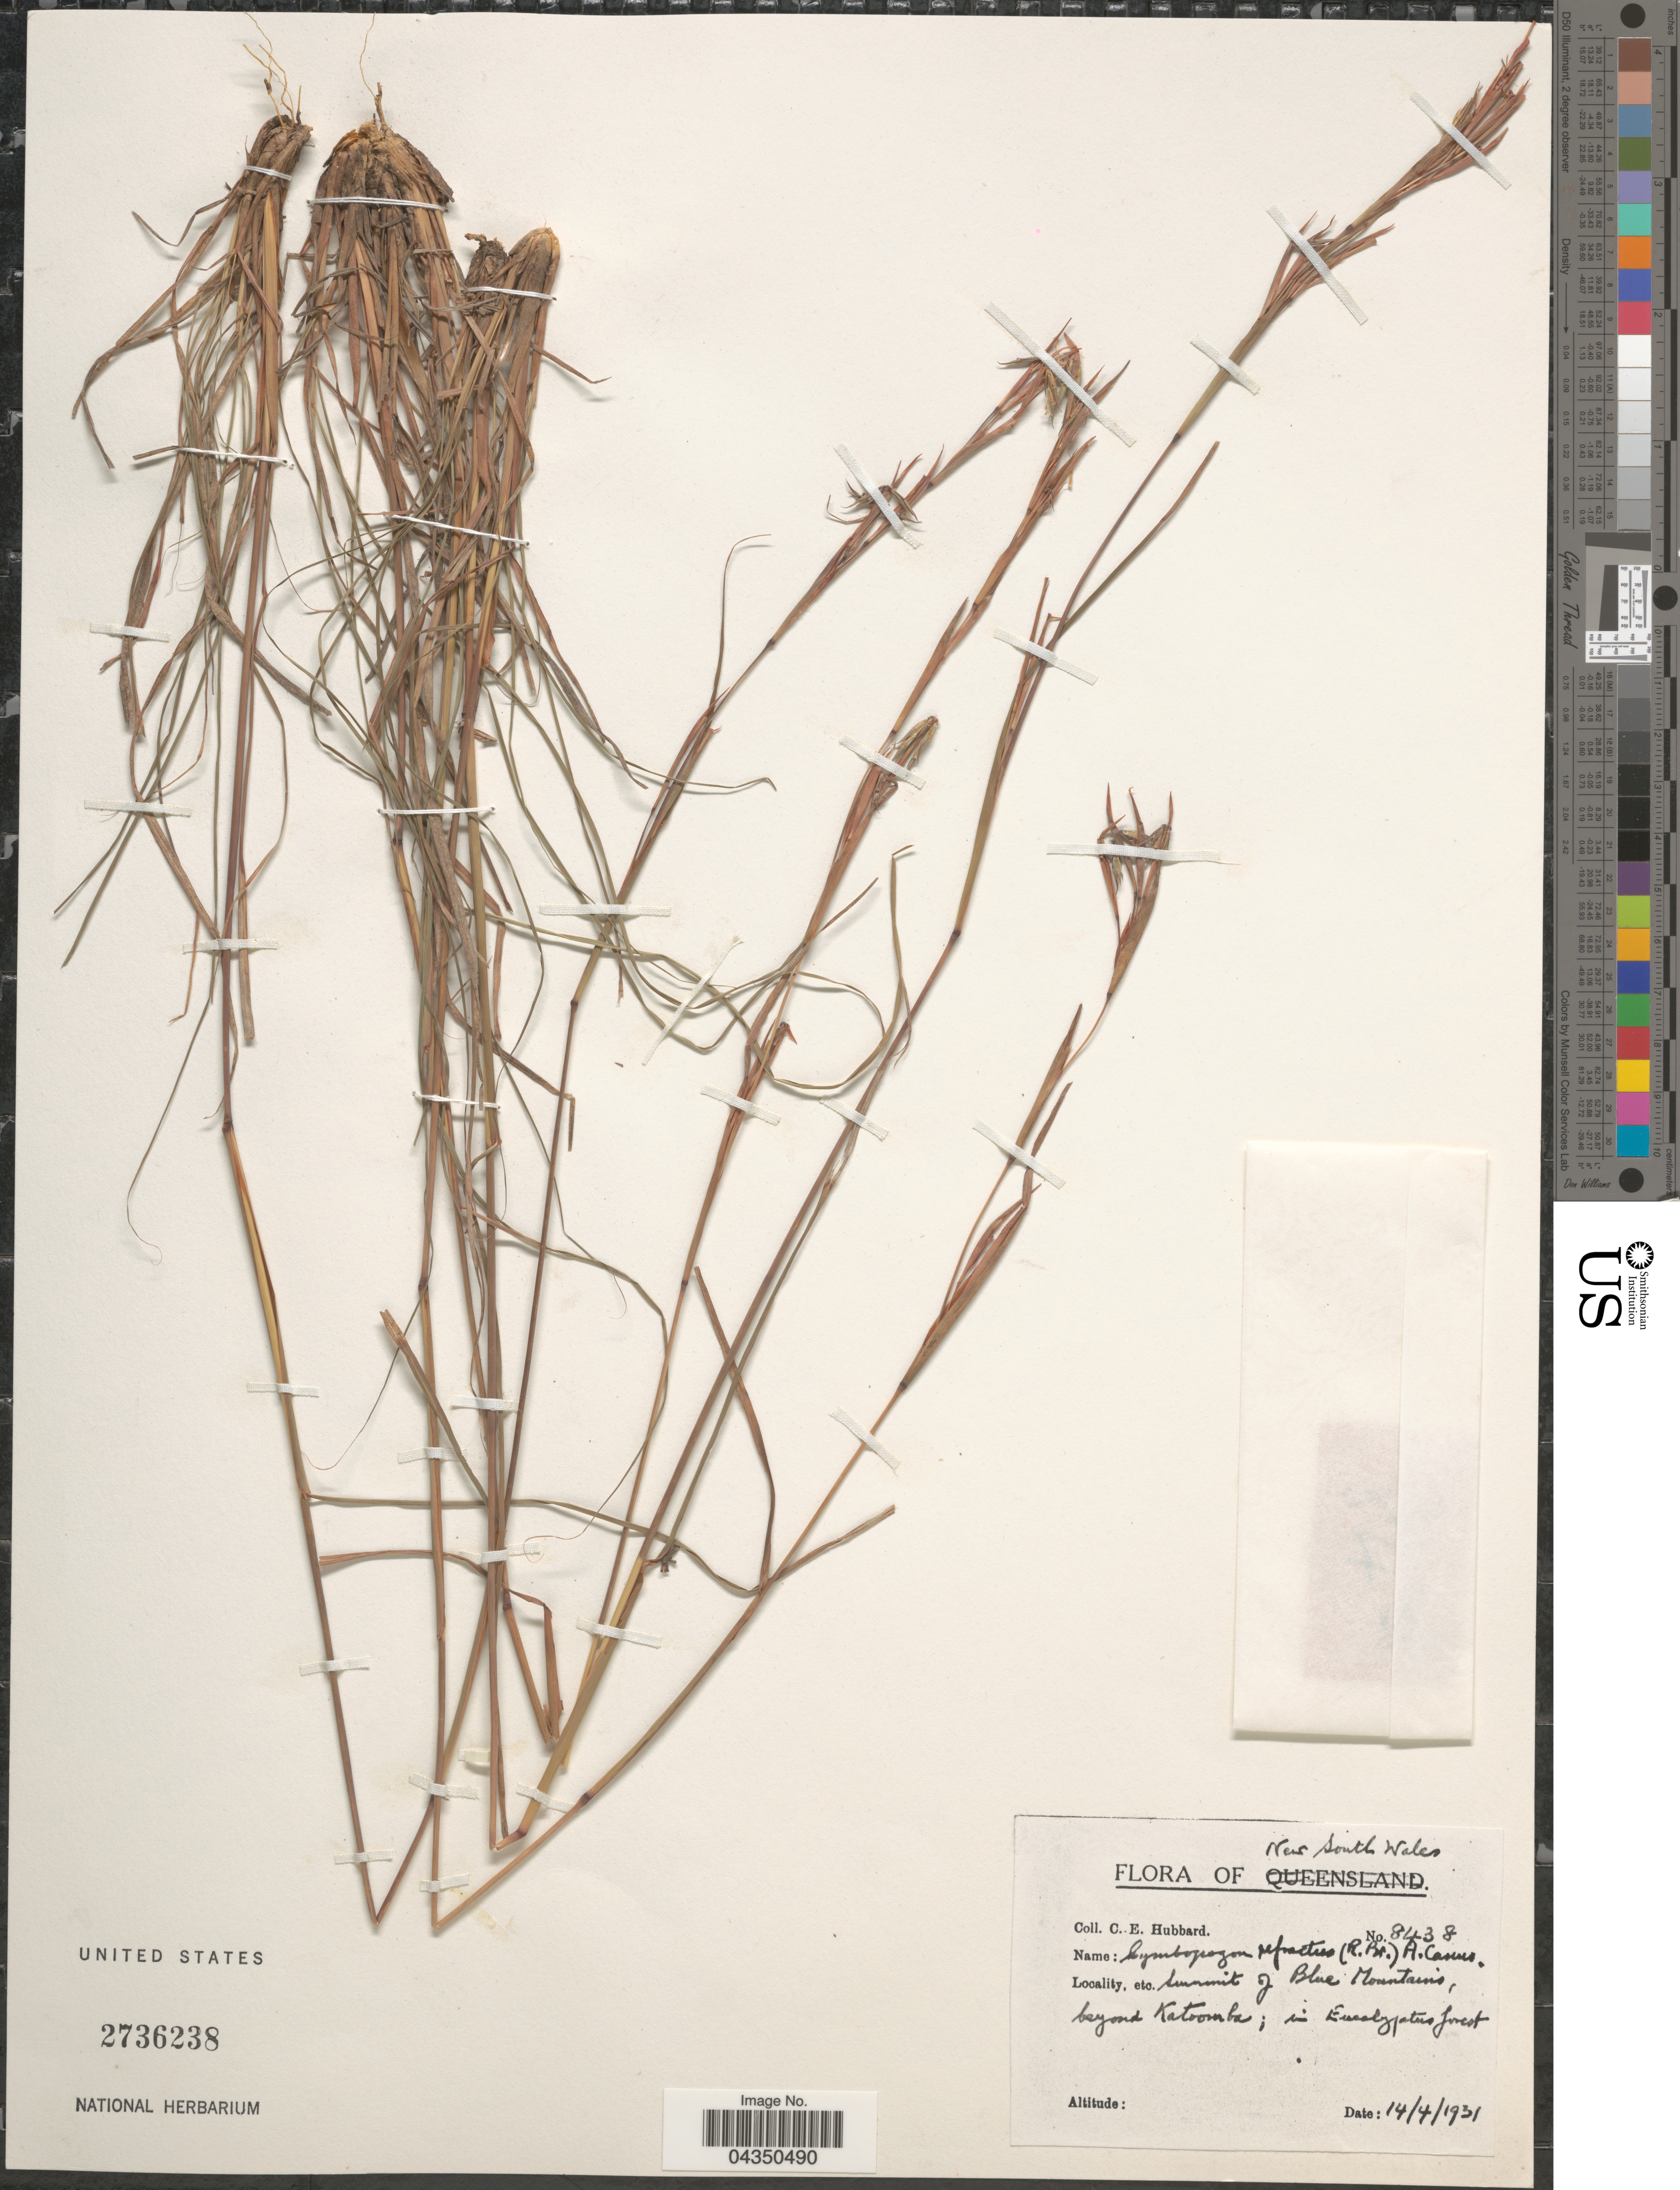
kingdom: Plantae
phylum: Tracheophyta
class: Liliopsida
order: Poales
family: Poaceae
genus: Cymbopogon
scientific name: Cymbopogon refractus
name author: (R. Br.) A. Camus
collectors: C. E. Hubbard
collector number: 8438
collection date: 1931-04-14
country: Australia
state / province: New South Wales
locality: Summit of Blue Mountains, beyond Katoomba.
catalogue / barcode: US 2736238